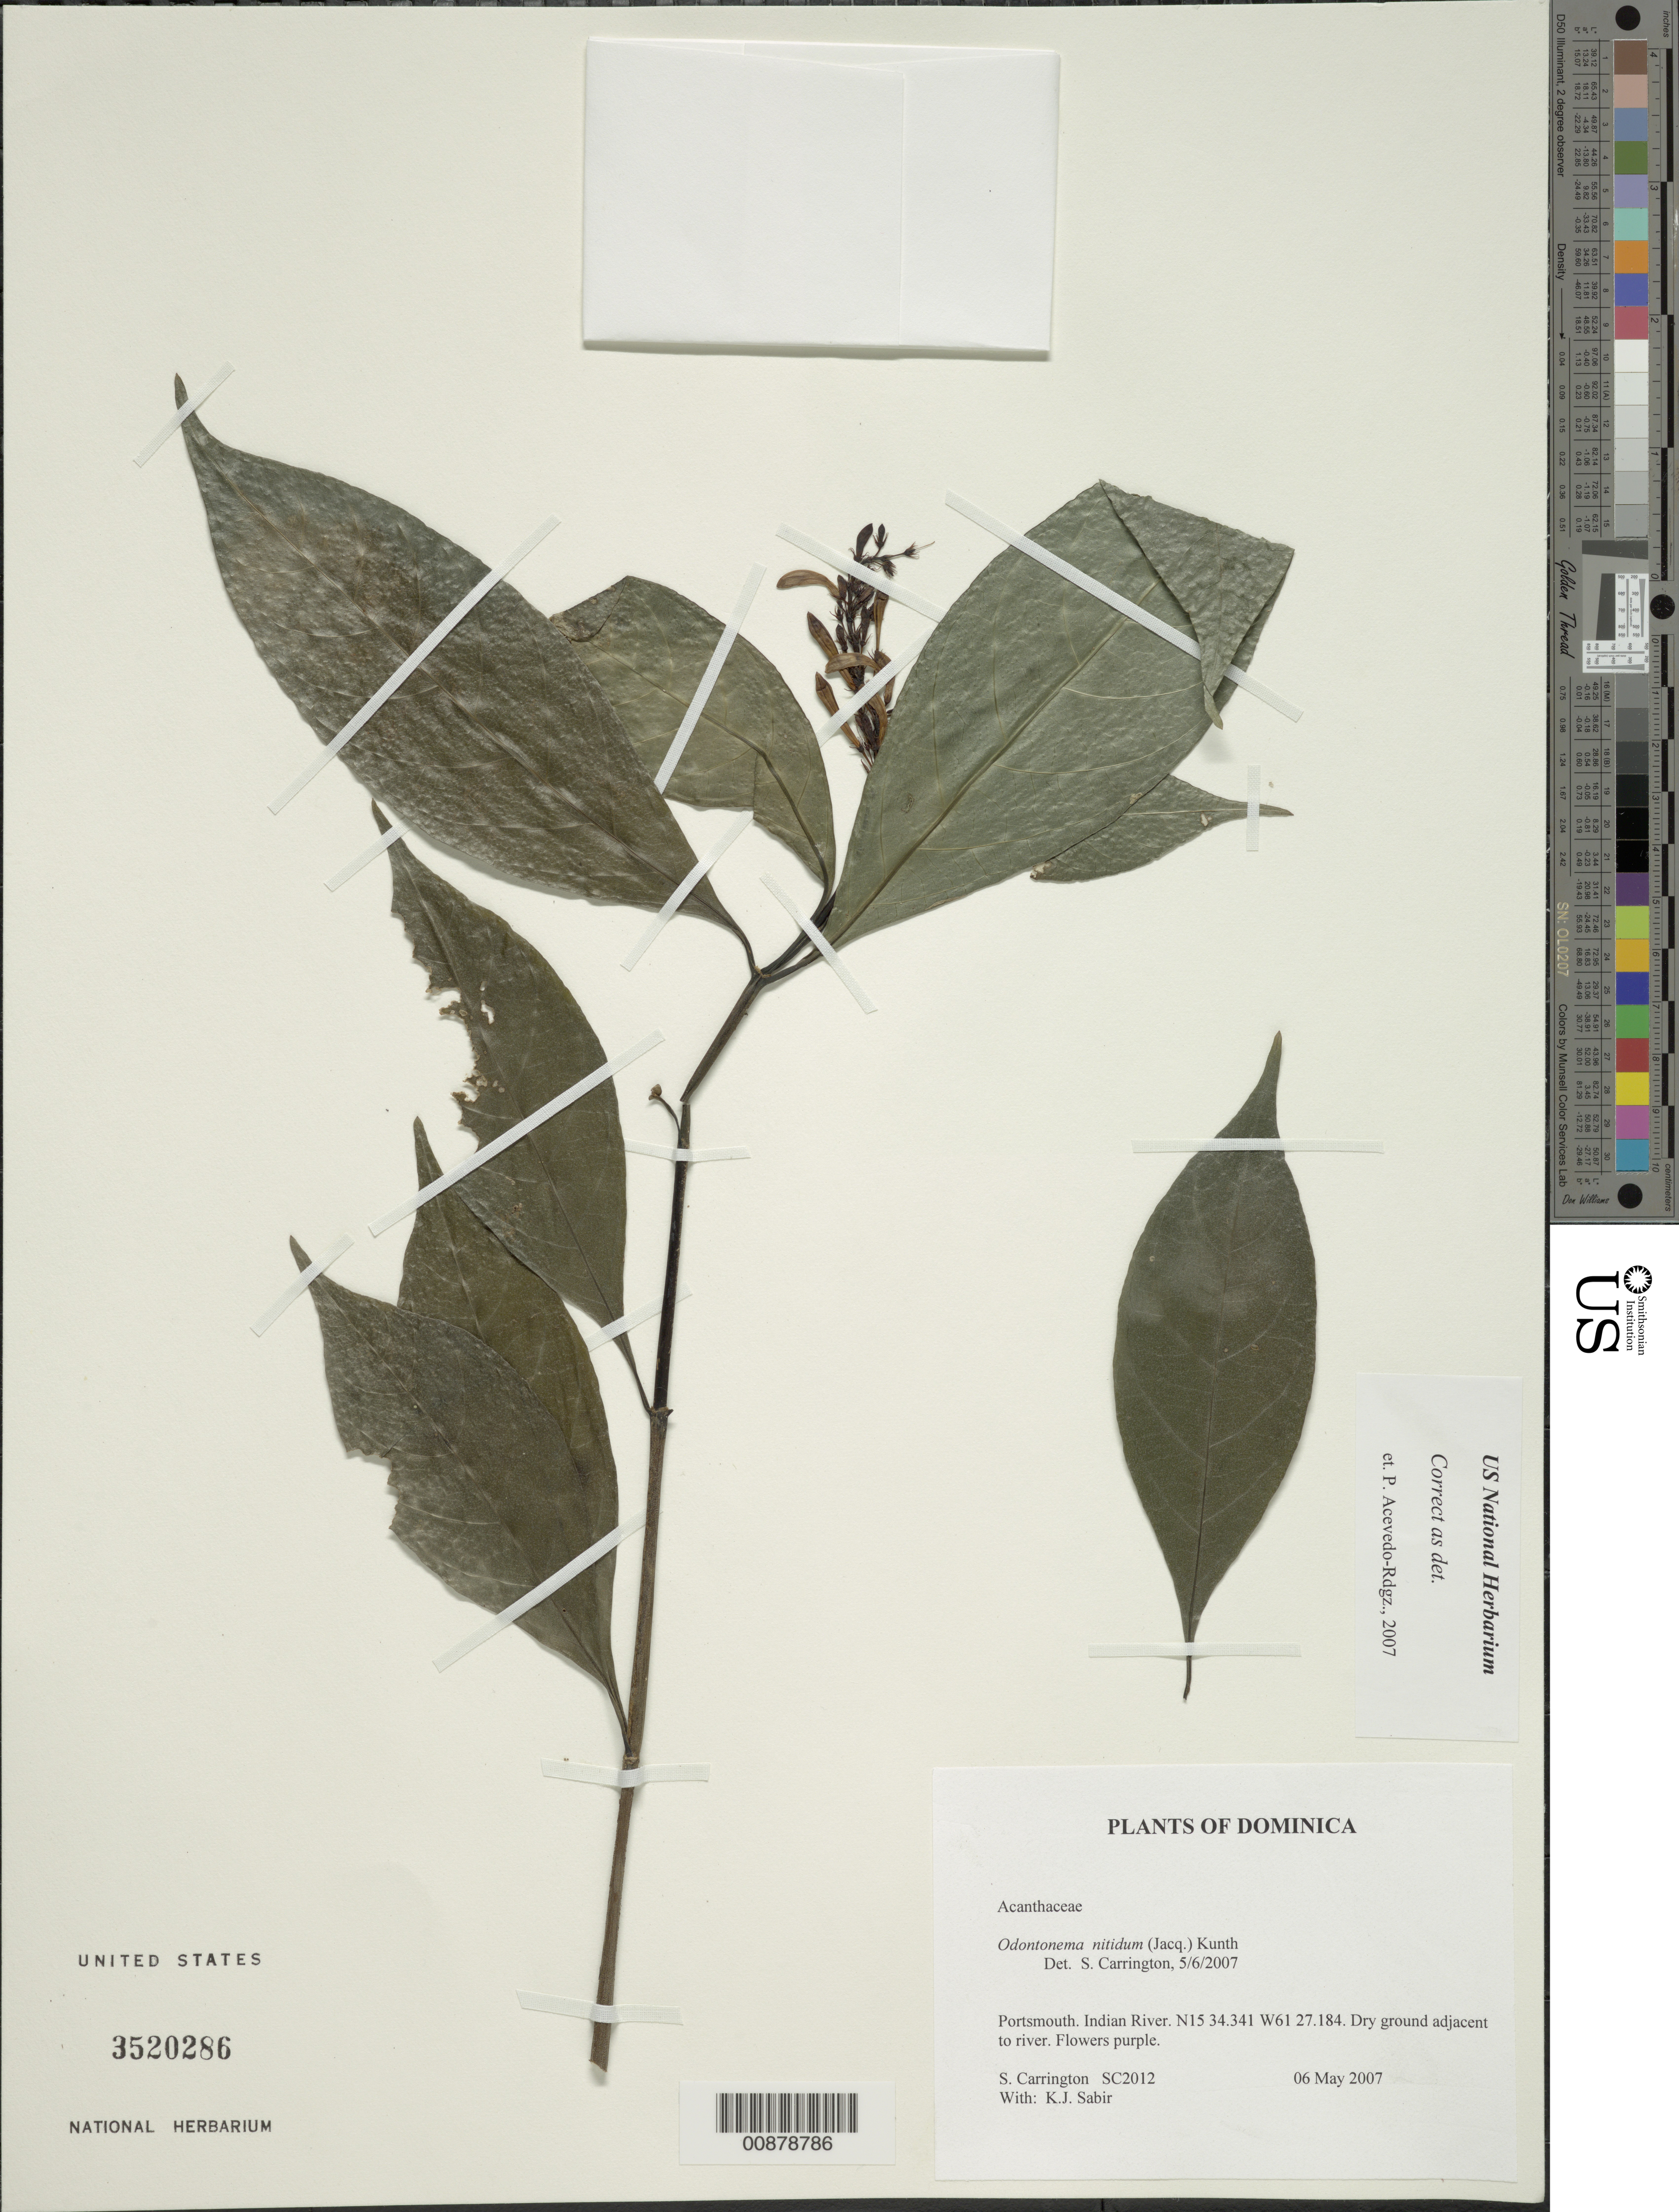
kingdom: Plantae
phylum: Tracheophyta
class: Magnoliopsida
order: Lamiales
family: Acanthaceae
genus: Odontonema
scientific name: Odontonema nitidum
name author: (Jacq.) Kuntze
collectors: C. M. S. Carrington & K. Sabir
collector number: SC 2012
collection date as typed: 06 May 2007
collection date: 2007-05-06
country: Dominica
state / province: St. John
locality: Indian River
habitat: Dry ground adjacent to river.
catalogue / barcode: US 3520286